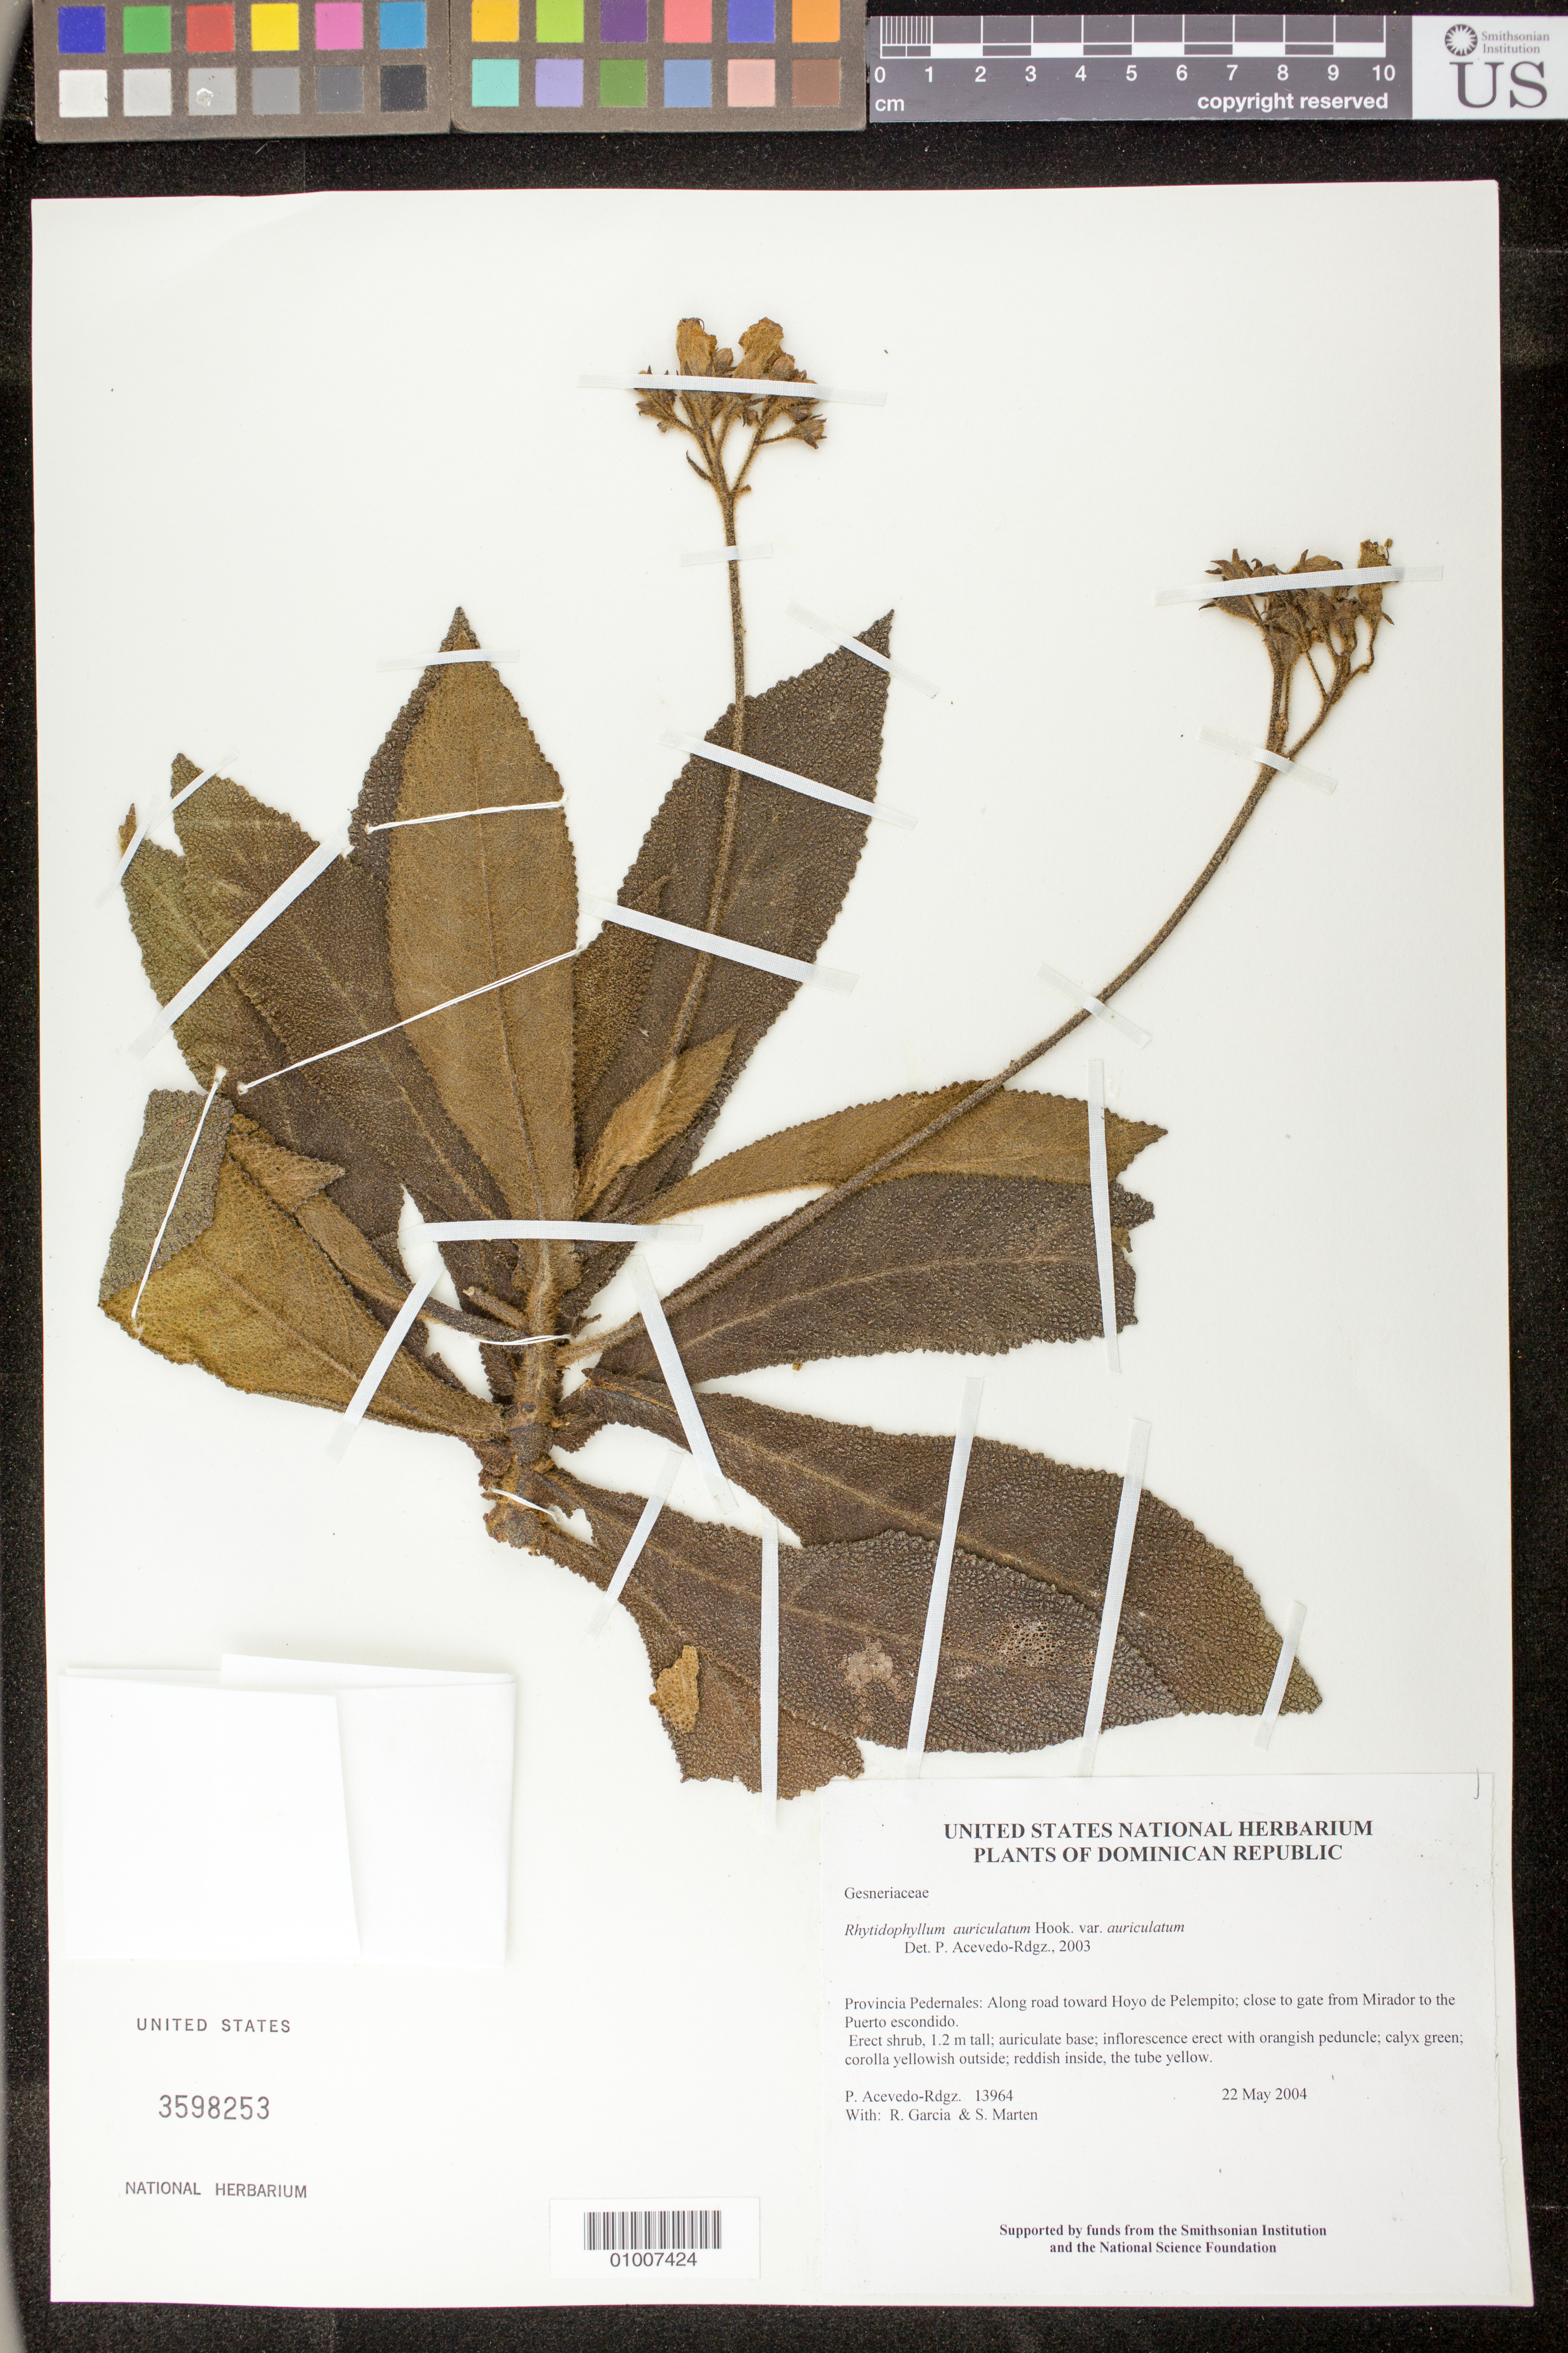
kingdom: Plantae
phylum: Tracheophyta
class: Magnoliopsida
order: Lamiales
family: Gesneriaceae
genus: Rhytidophyllum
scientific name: Rhytidophyllum auriculatum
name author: Hook.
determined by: Acevedo-Rodríguez, P., (BOT), Smithsonian Institution - National Museum of Natural History (UNITED STATES)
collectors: P. Acevedo-Rodr., R. García & S. Marten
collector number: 13964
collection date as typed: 22 May 2004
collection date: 2004-05-22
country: Dominican Republic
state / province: Pedernales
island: Hispaniola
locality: Provincia Pedernales: along road toward Hoyo de Pelempito; close to gate from Mirador to the Puerto escondido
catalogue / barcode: US 3598253